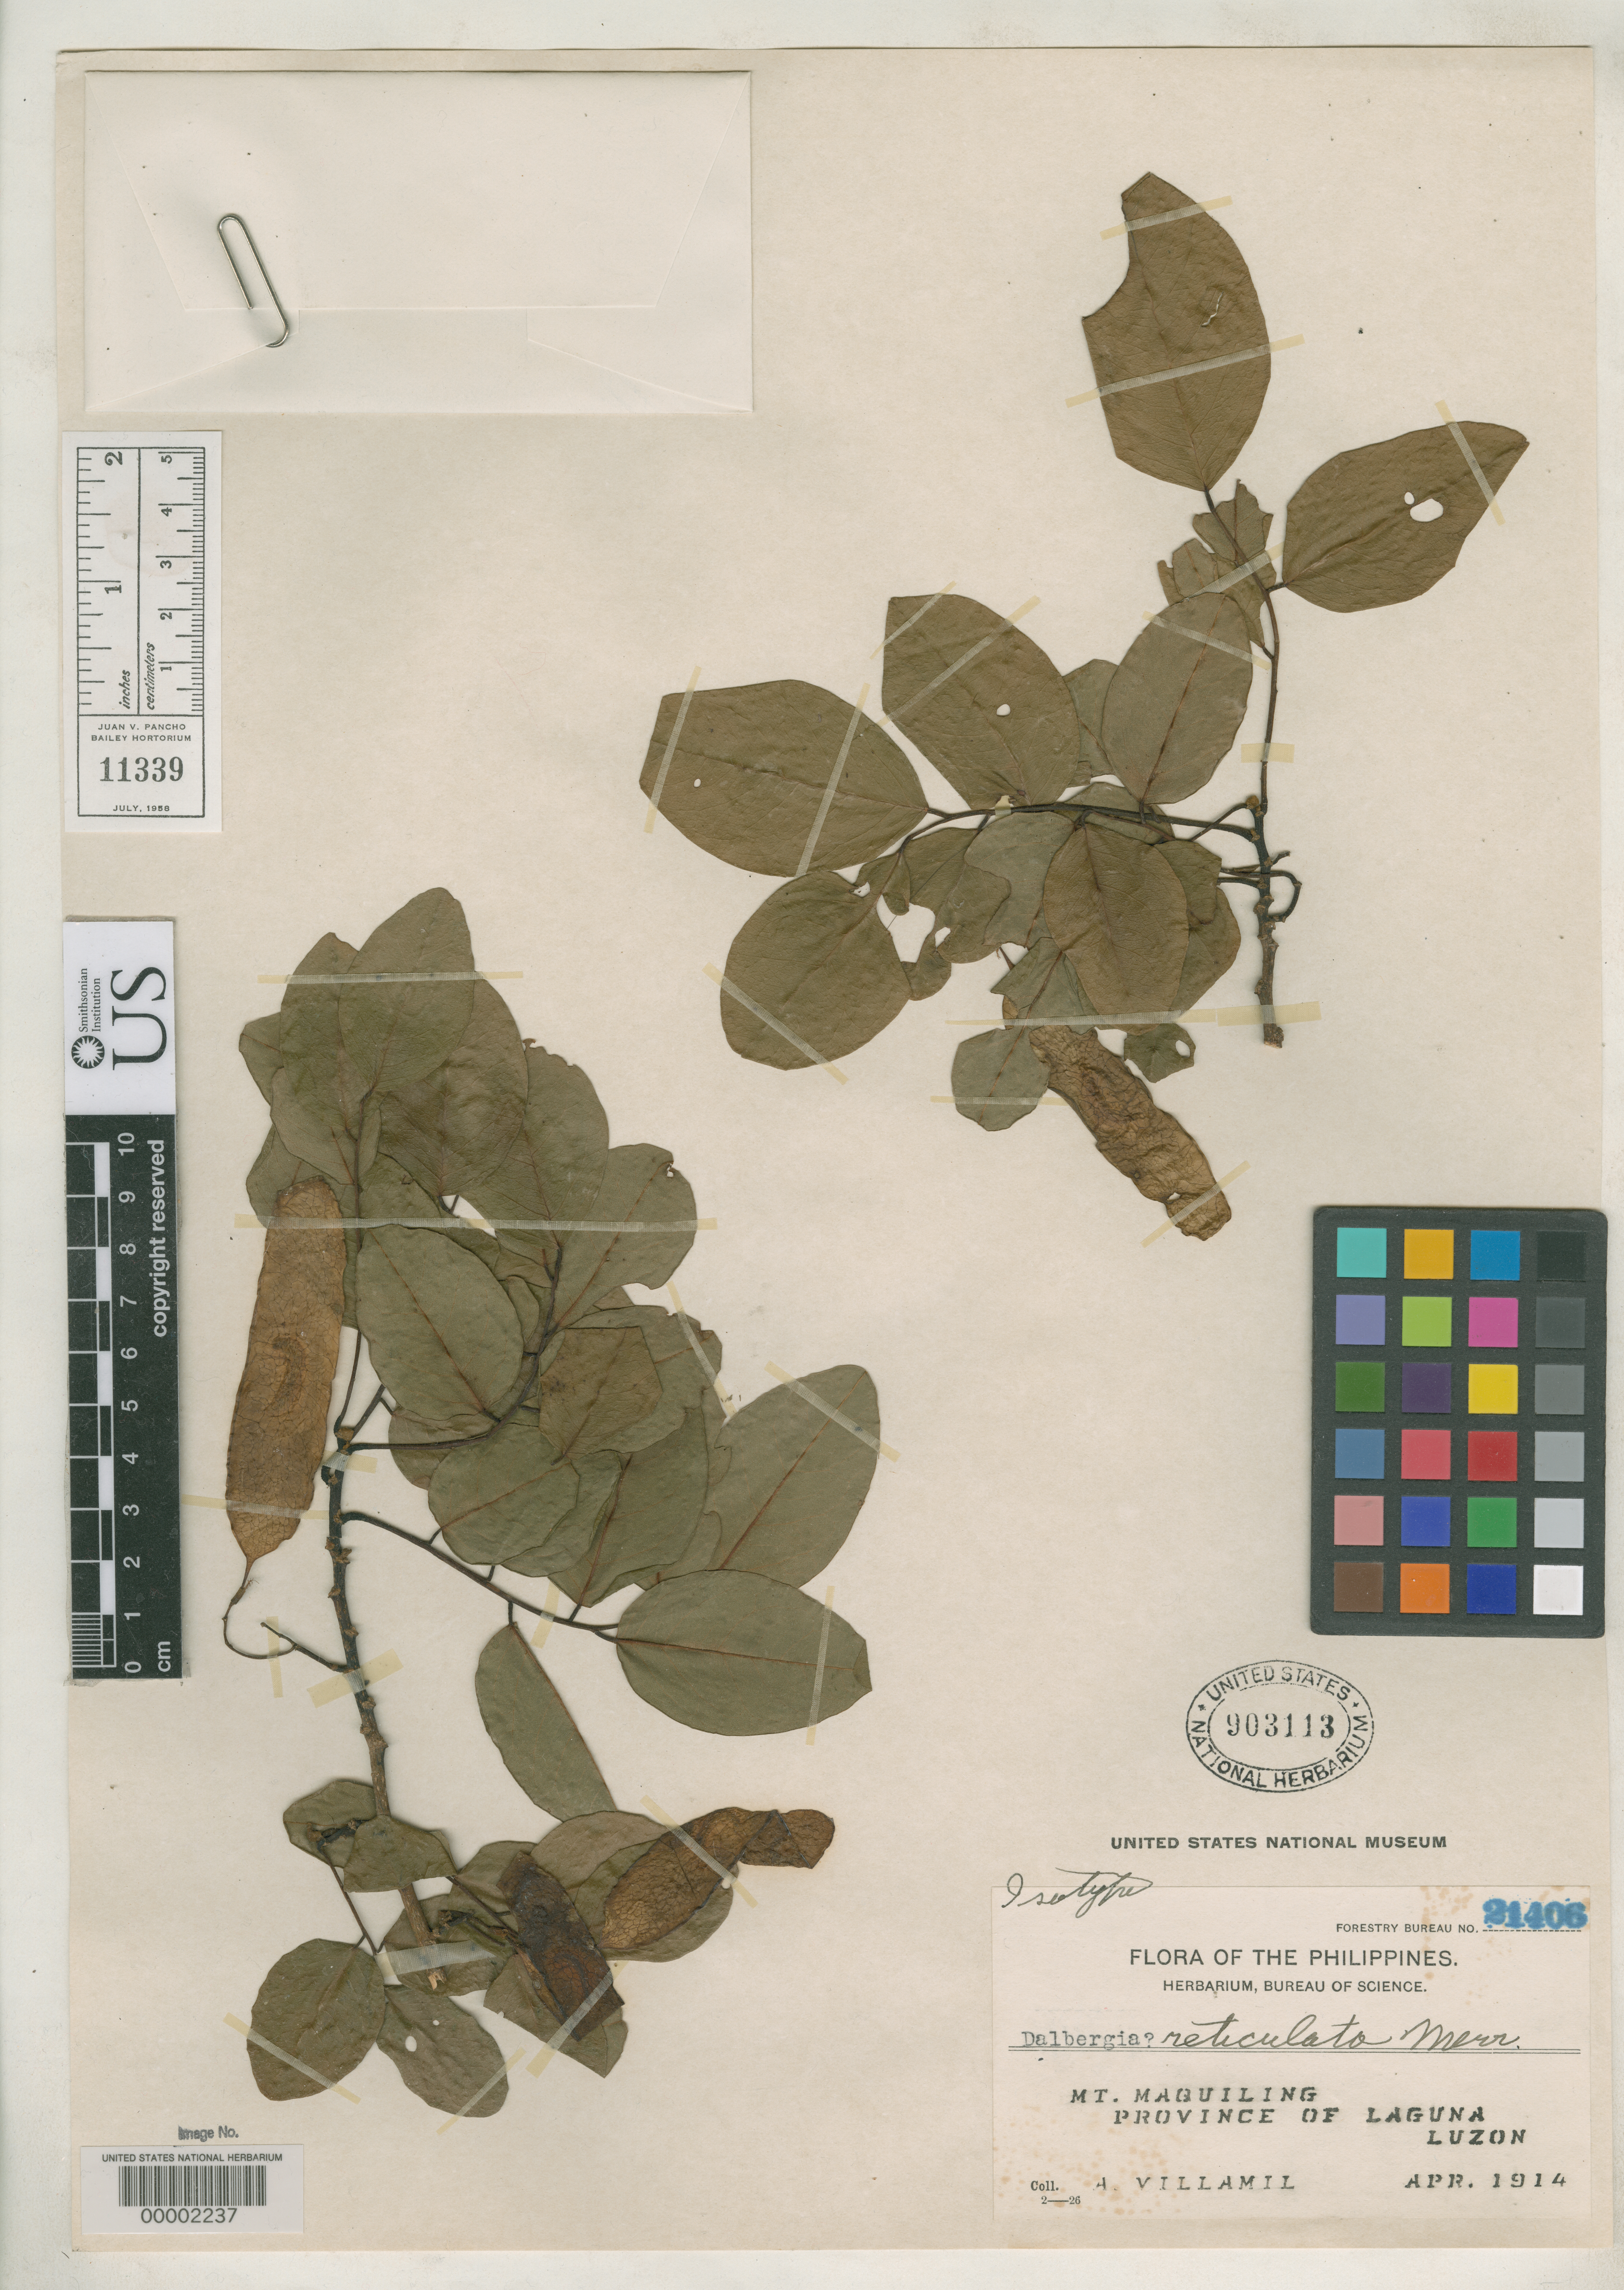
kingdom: Plantae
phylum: Tracheophyta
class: Magnoliopsida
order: Fabales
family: Fabaceae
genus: Dalbergia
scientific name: Dalbergia reticulata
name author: Merr.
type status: Isotype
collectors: A. Villamil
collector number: Bur. Sci. 21406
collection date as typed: Apr 1914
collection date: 1914-04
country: Philippines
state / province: Calabarzon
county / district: Laguna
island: Luzon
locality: Mt. Maguiling.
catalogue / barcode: US 903113